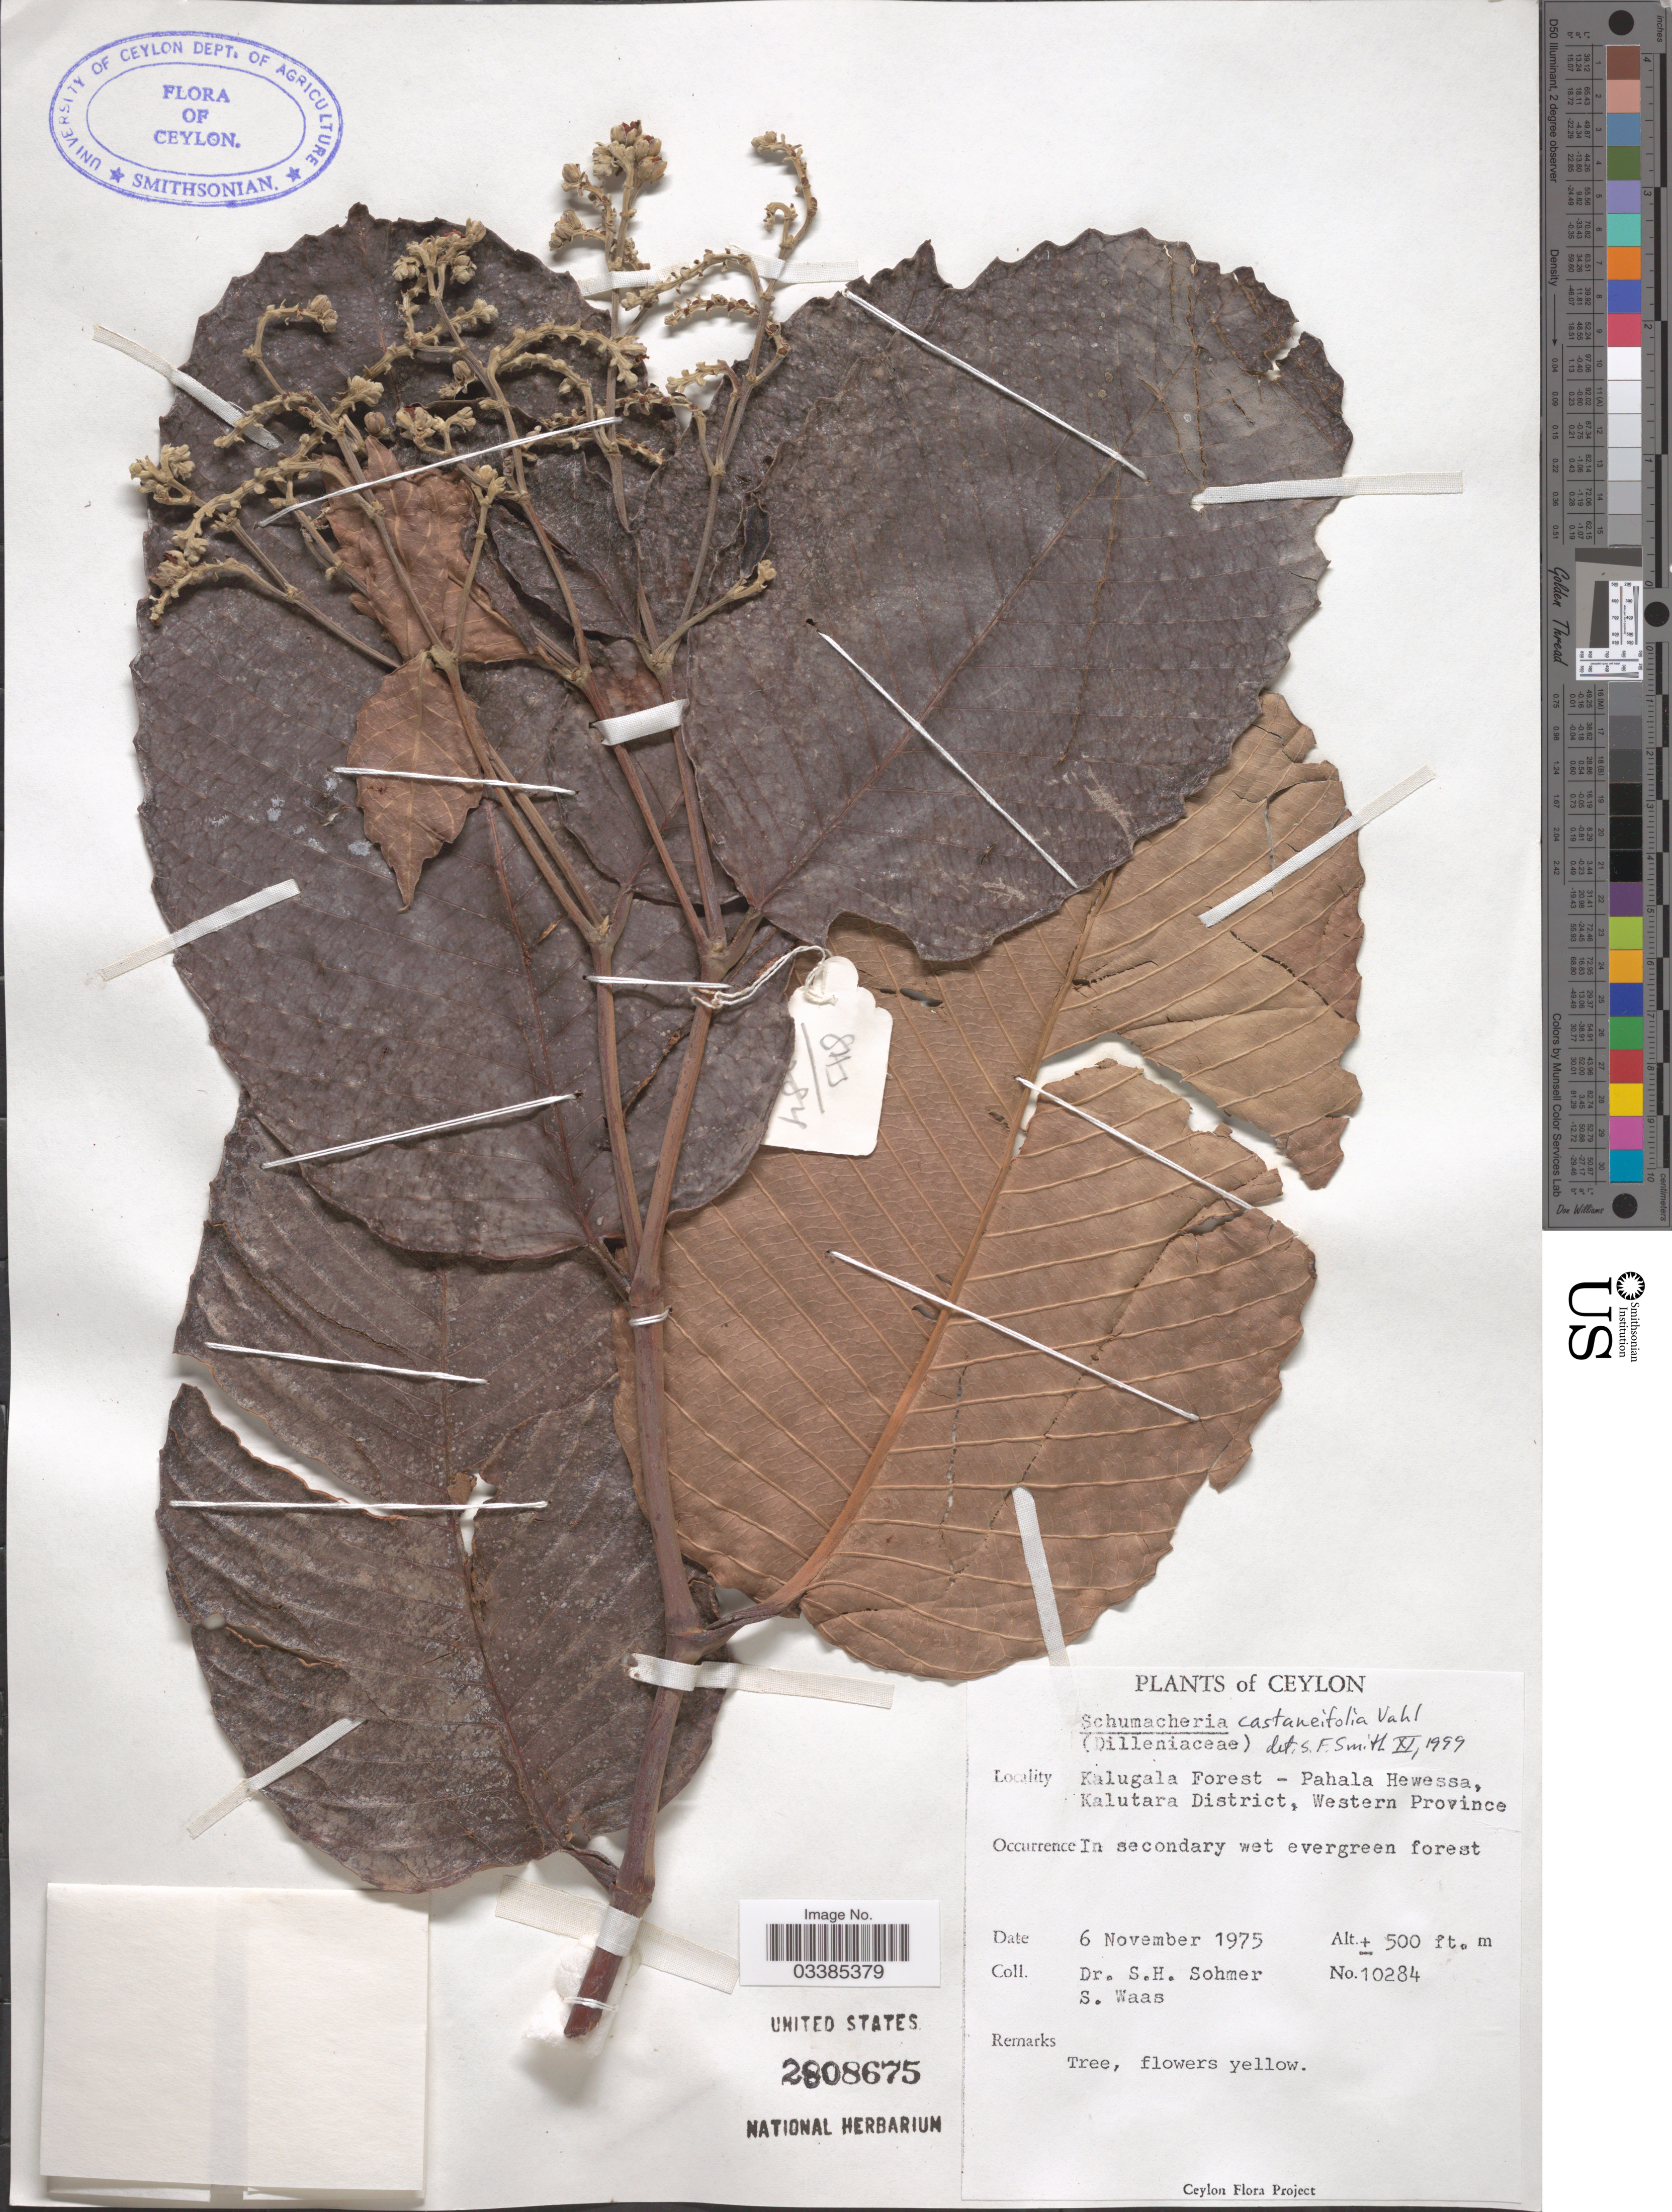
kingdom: Plantae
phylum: Tracheophyta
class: Magnoliopsida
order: Dilleniales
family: Dilleniaceae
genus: Schumacheria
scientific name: Schumacheria castaneifolia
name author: Vahl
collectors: S. H. Sohmer & S. Waas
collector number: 10284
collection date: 1975-11-06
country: Sri Lanka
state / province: Western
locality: Ceylon. Kalugala Forest - Pahala Hewessa, Kalutara District.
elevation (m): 152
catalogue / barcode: US 2808675